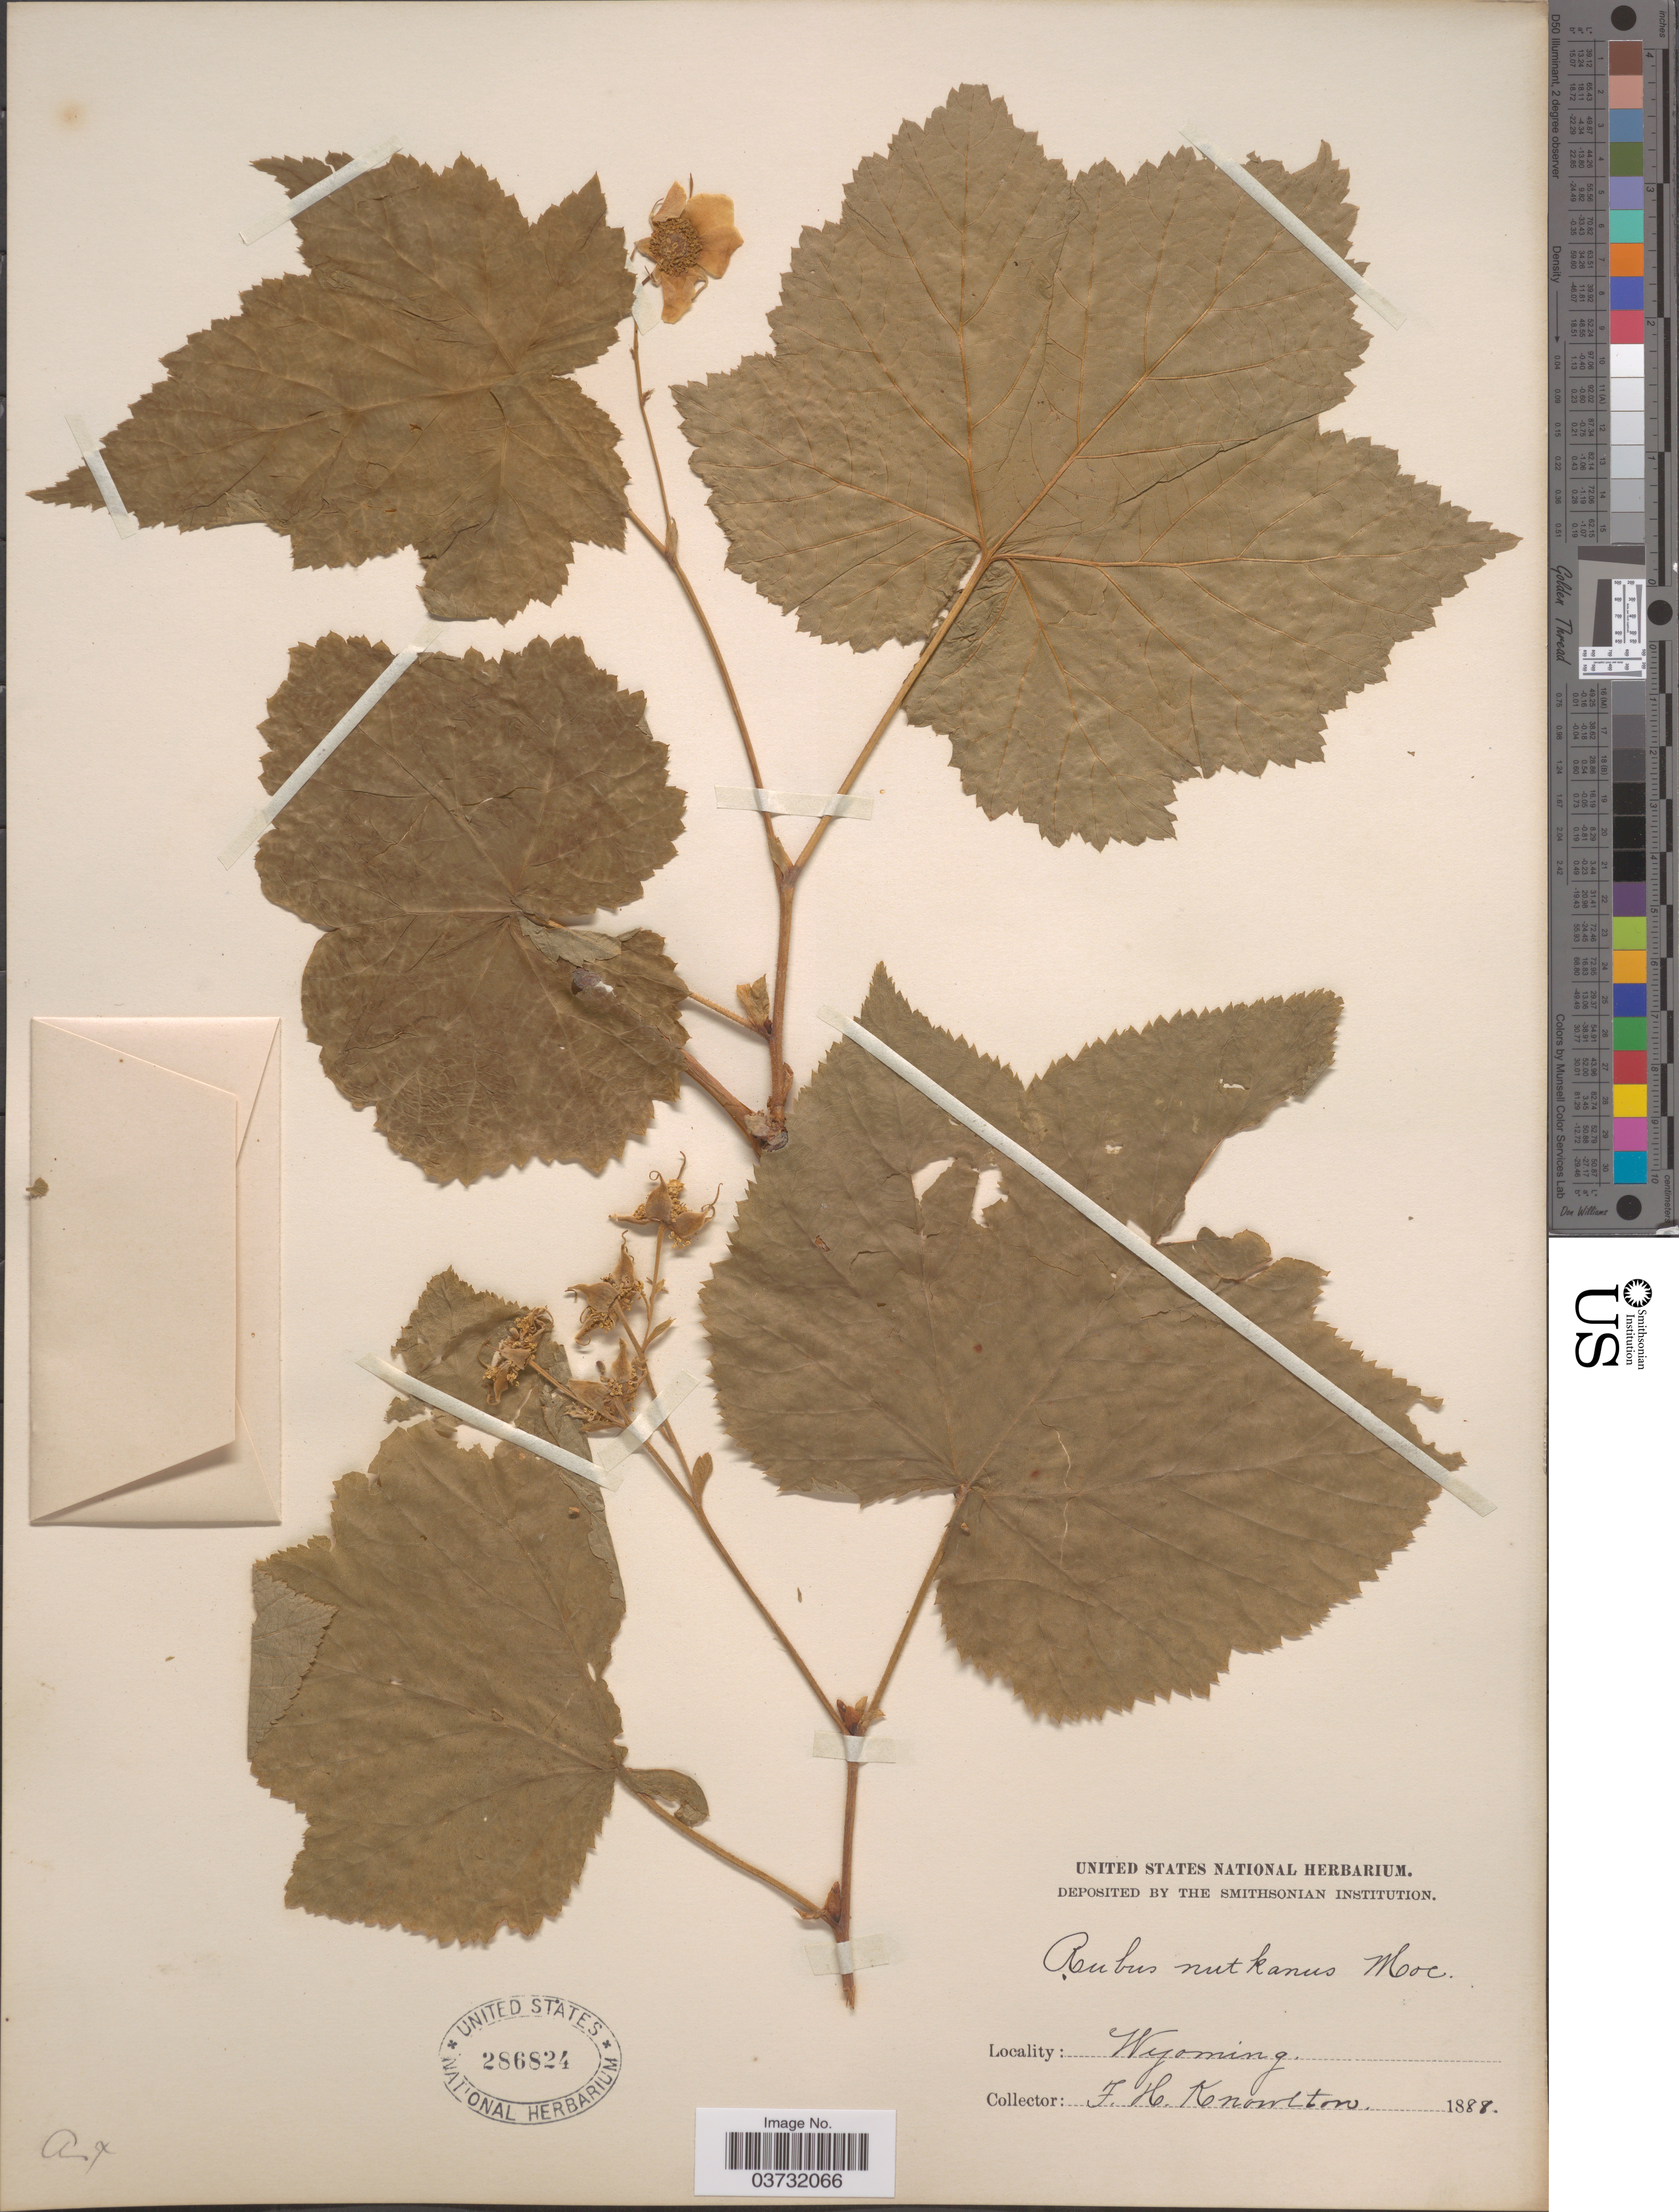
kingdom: Plantae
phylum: Tracheophyta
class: Magnoliopsida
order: Rosales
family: Rosaceae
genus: Rubus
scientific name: Rubus parviflorus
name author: Nutt.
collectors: F. H. Knowlton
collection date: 1888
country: United States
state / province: Wyoming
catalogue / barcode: US 286824